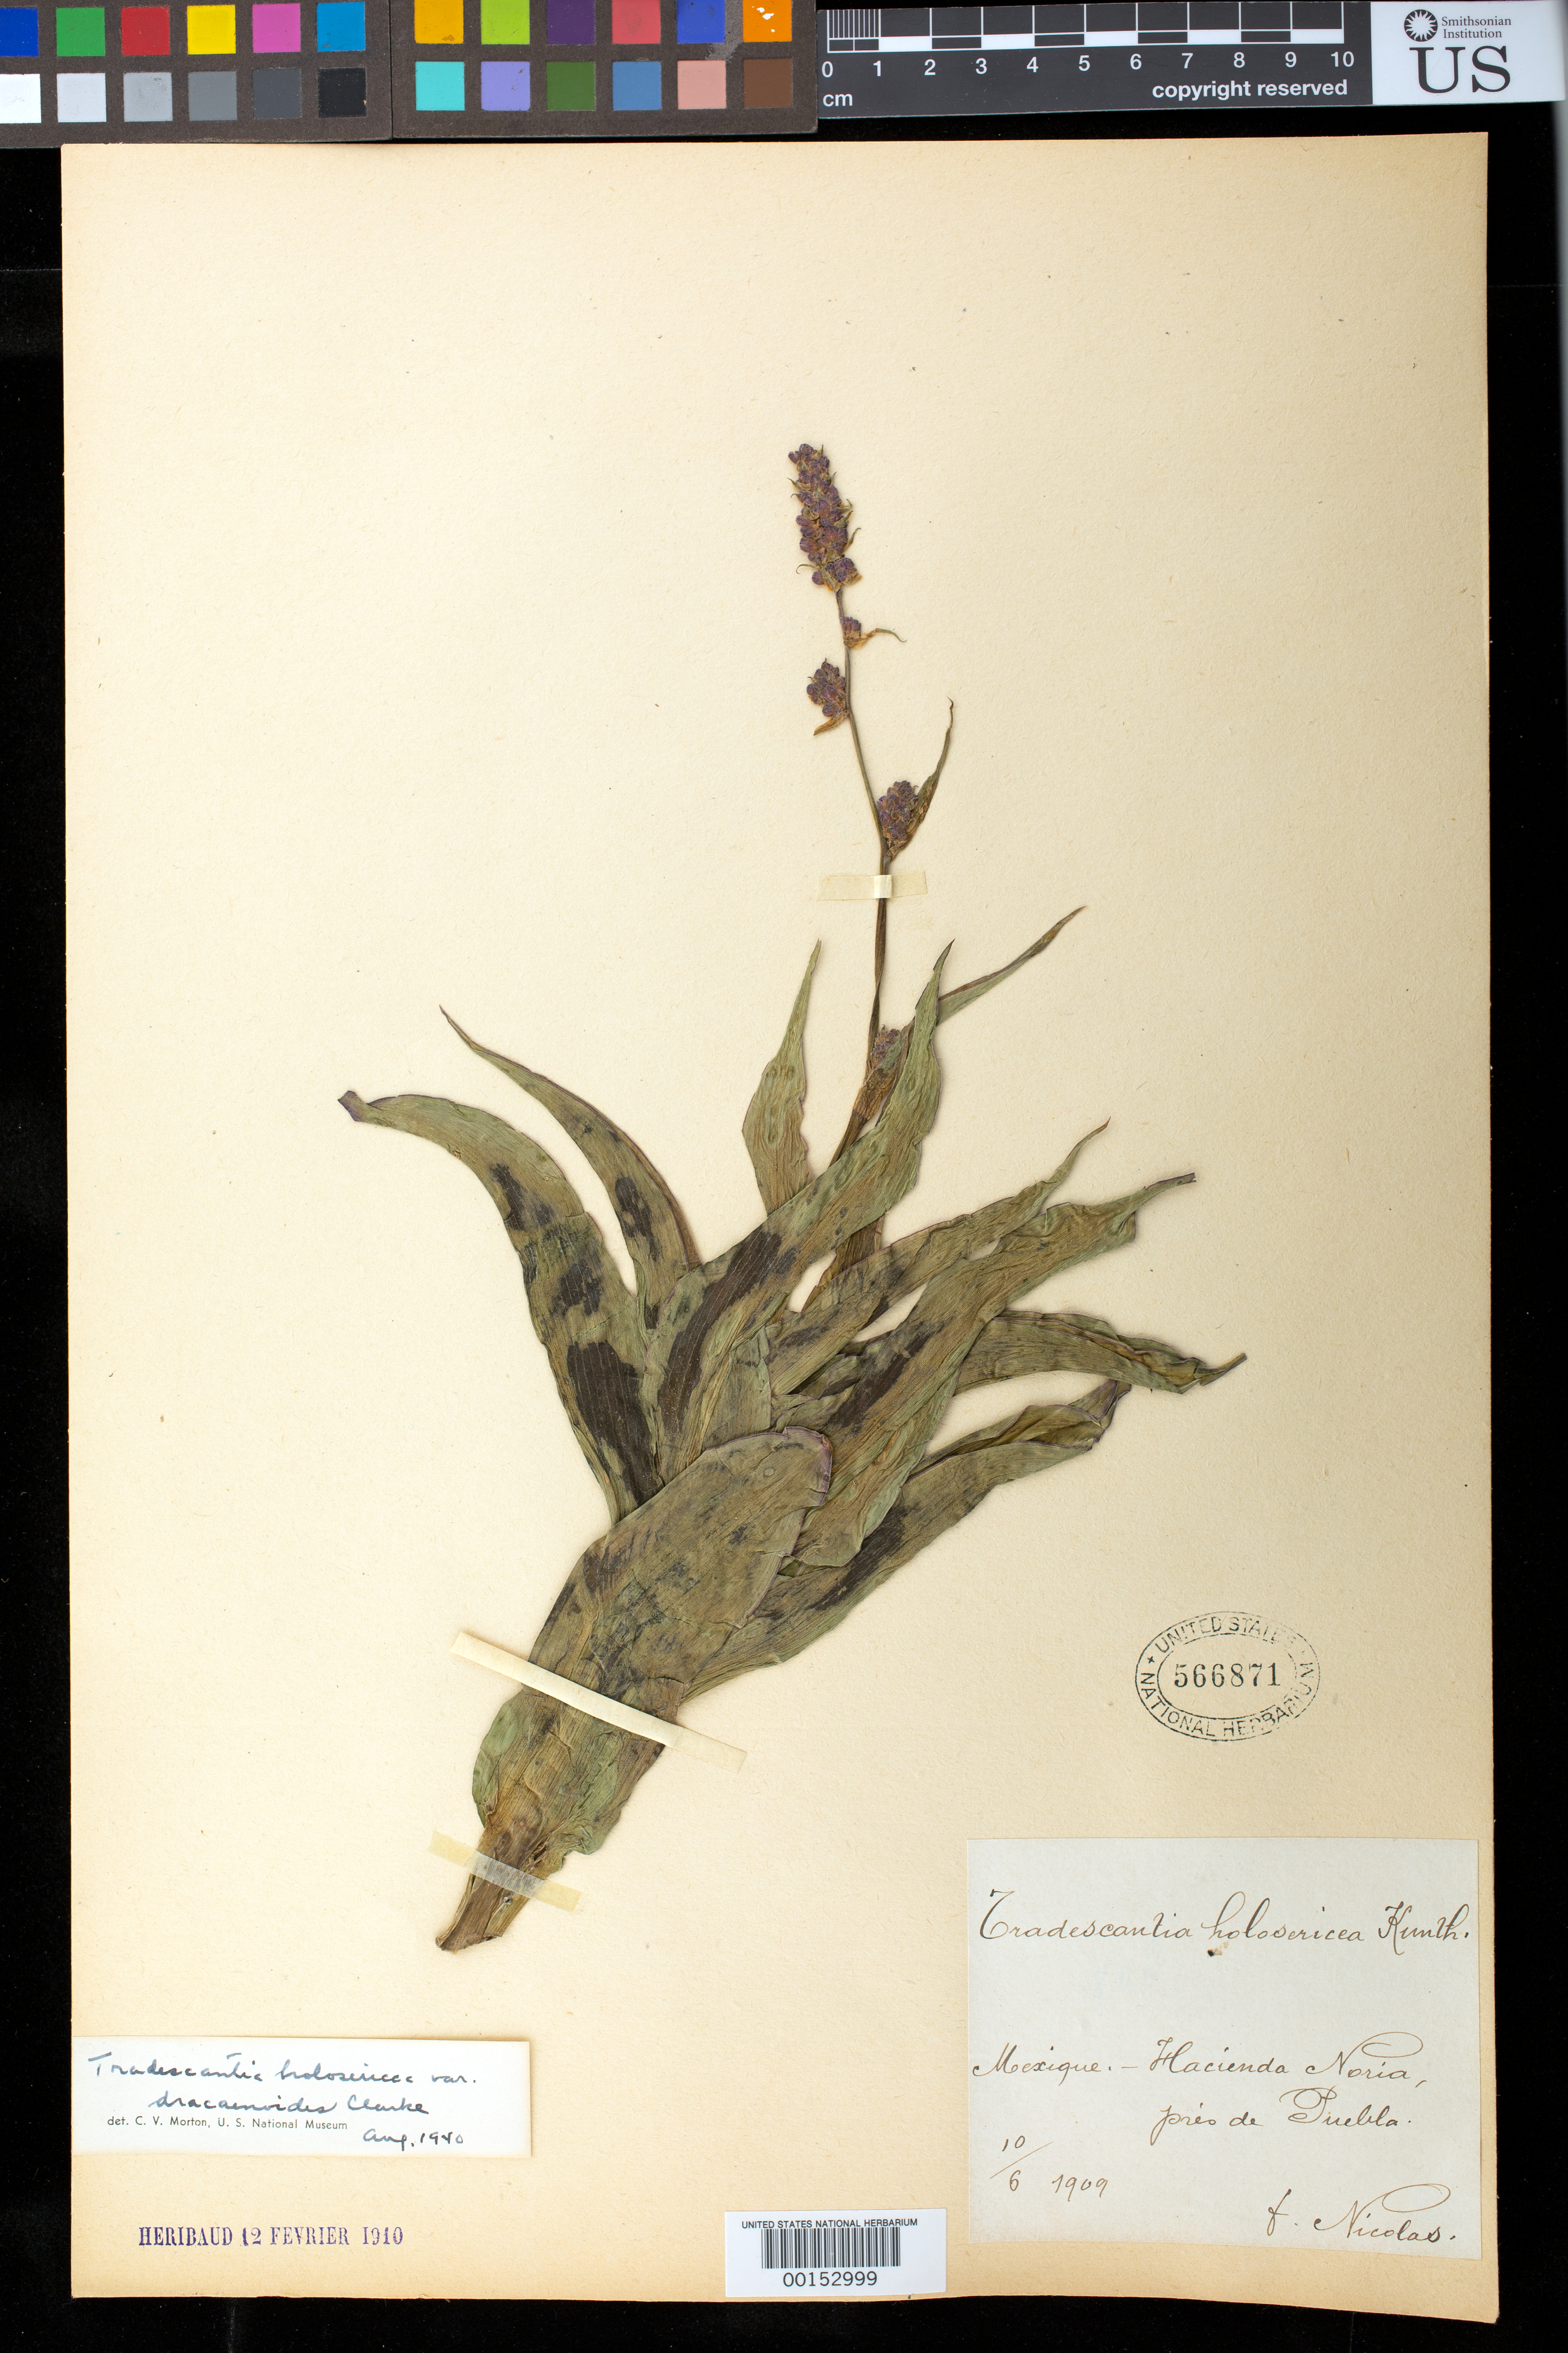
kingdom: Plantae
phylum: Tracheophyta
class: Liliopsida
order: Commelinales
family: Commelinaceae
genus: Thyrsanthemum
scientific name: Thyrsanthemum floribundum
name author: (M. Martens & Galeotti) Pichon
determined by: Hunt, D. R.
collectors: F. Nicolas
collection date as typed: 10 Jun 1909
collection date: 1909-06-10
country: Mexico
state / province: Puebla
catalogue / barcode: US 566871